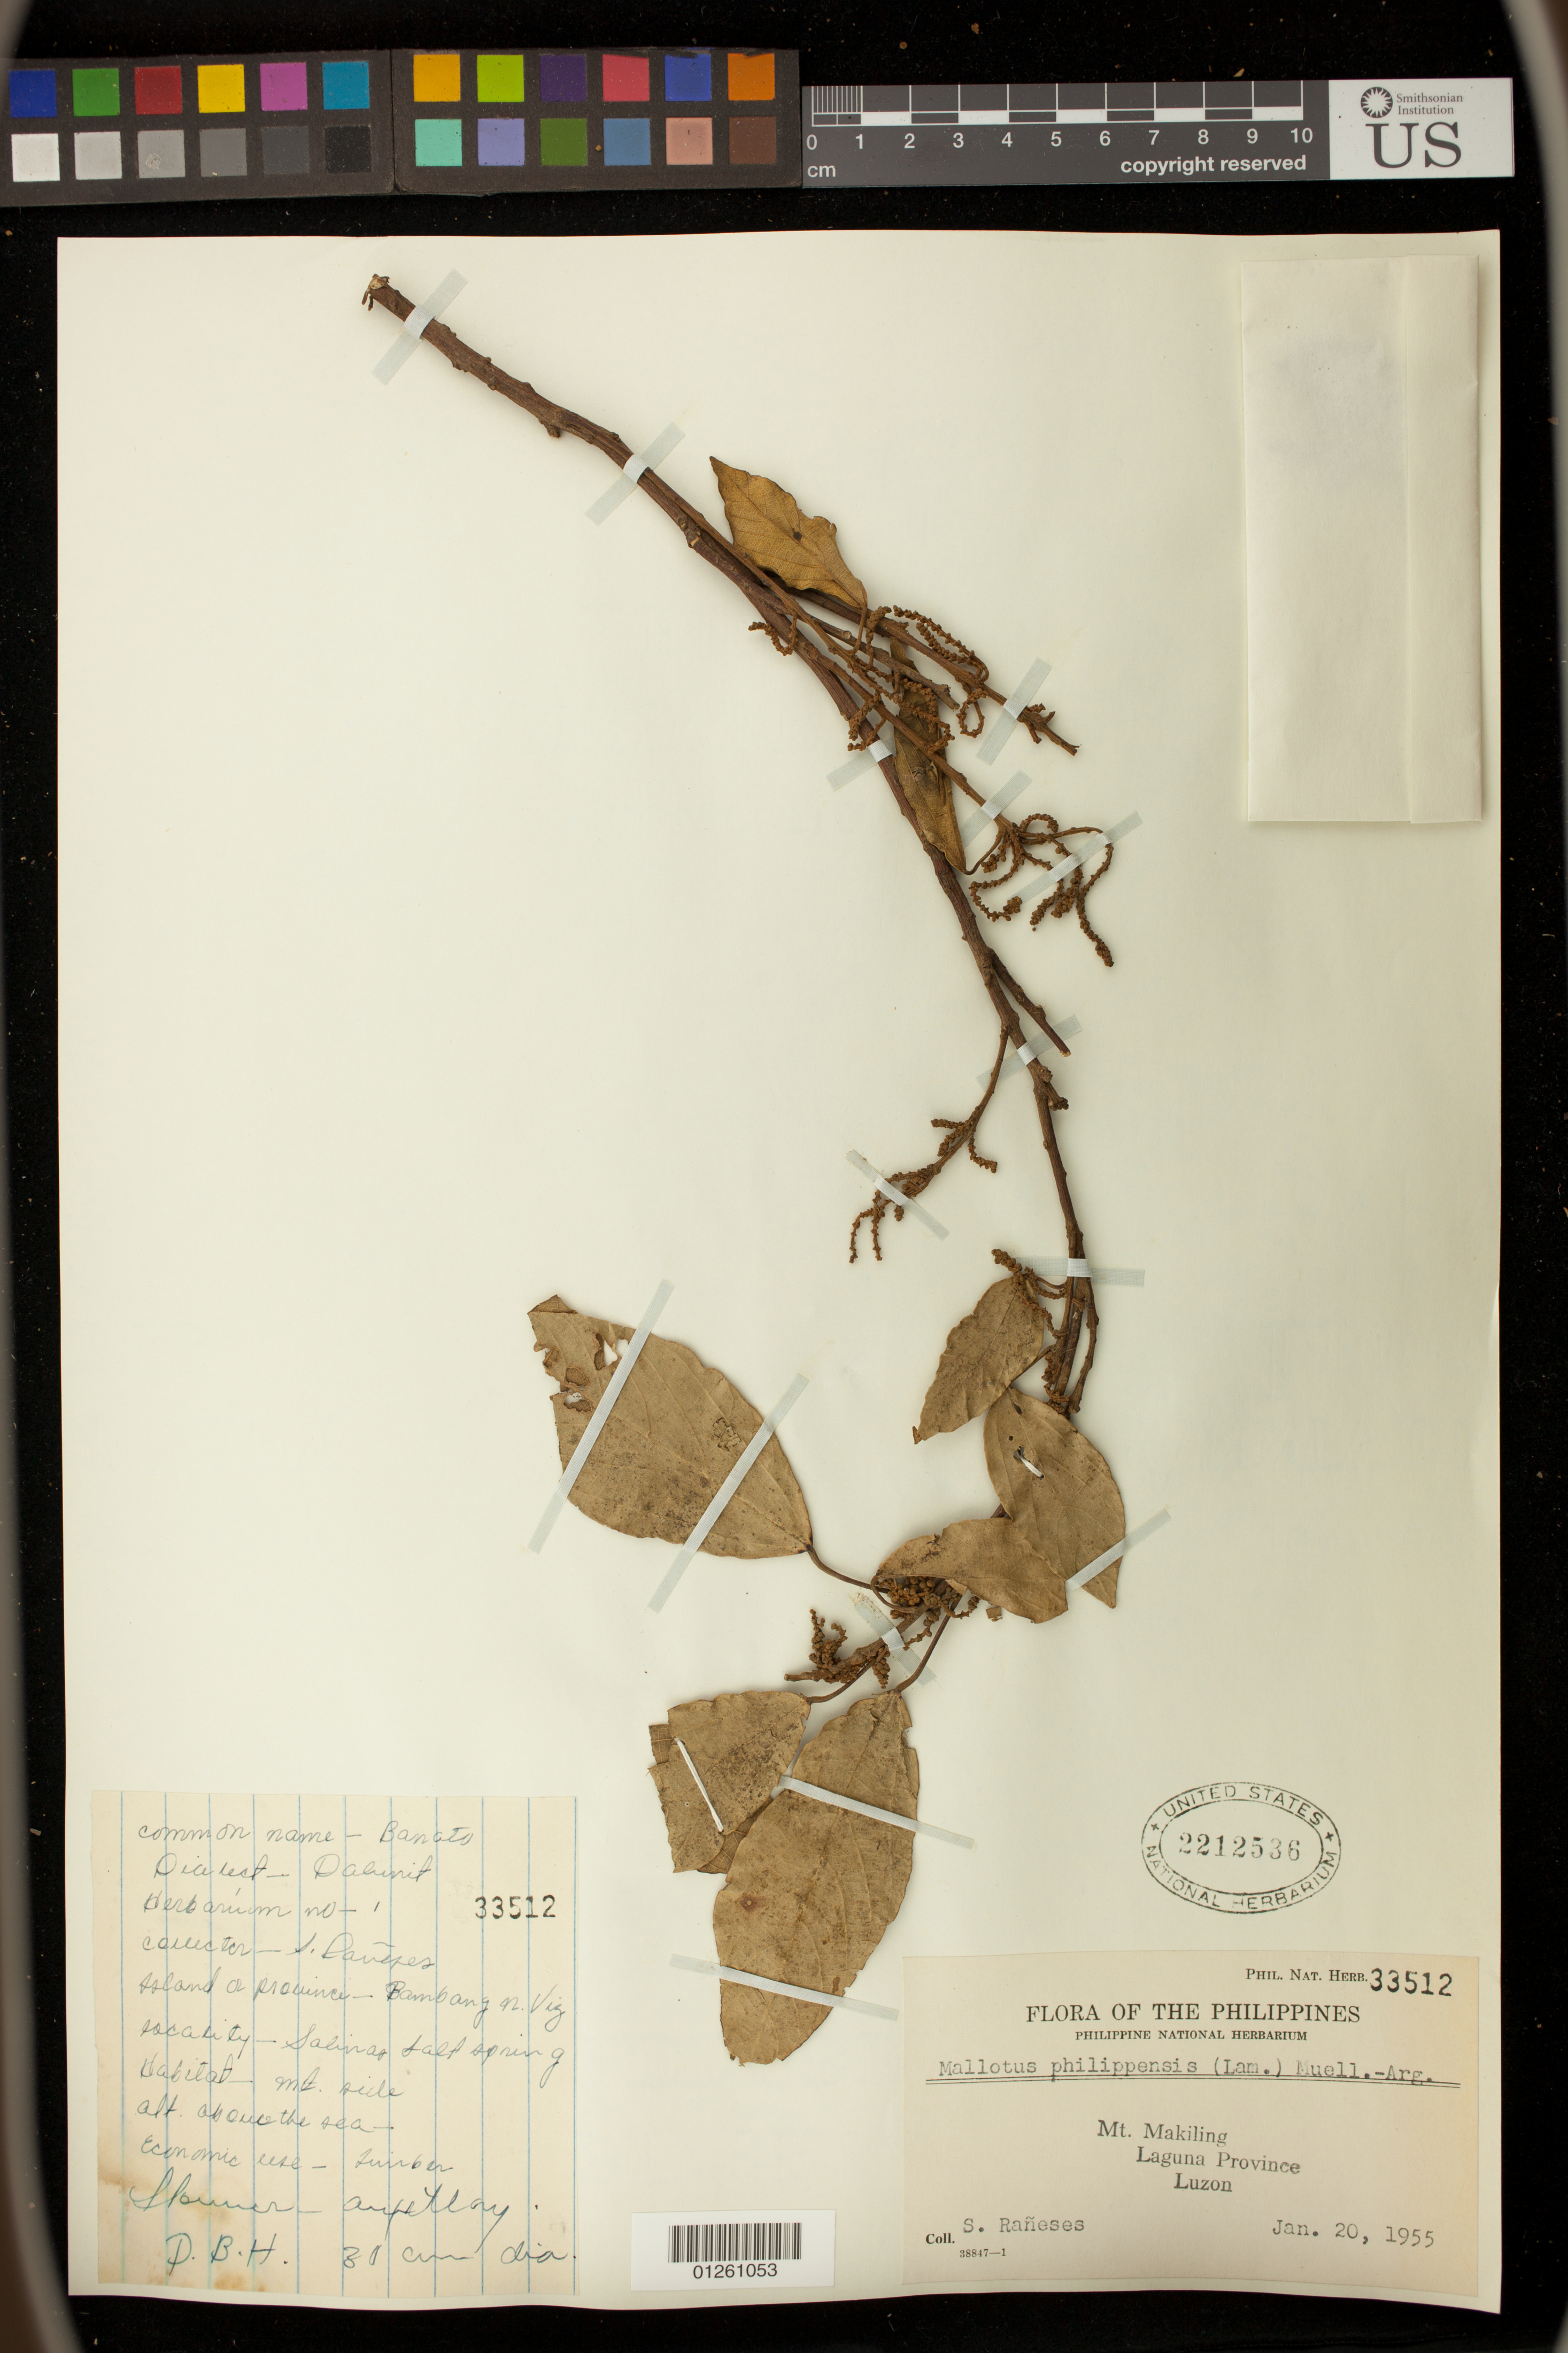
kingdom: Plantae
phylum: Tracheophyta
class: Magnoliopsida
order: Malpighiales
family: Euphorbiaceae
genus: Mallotus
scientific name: Mallotus philippensis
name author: (Lam.) Müll. Arg.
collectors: S. Rañeses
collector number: Phil. Nat. Herb. 33512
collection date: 1955-01-20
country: Philippines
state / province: Calabarzon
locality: Mt. Makiling, Laguna Province, Luzon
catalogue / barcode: US 2212536